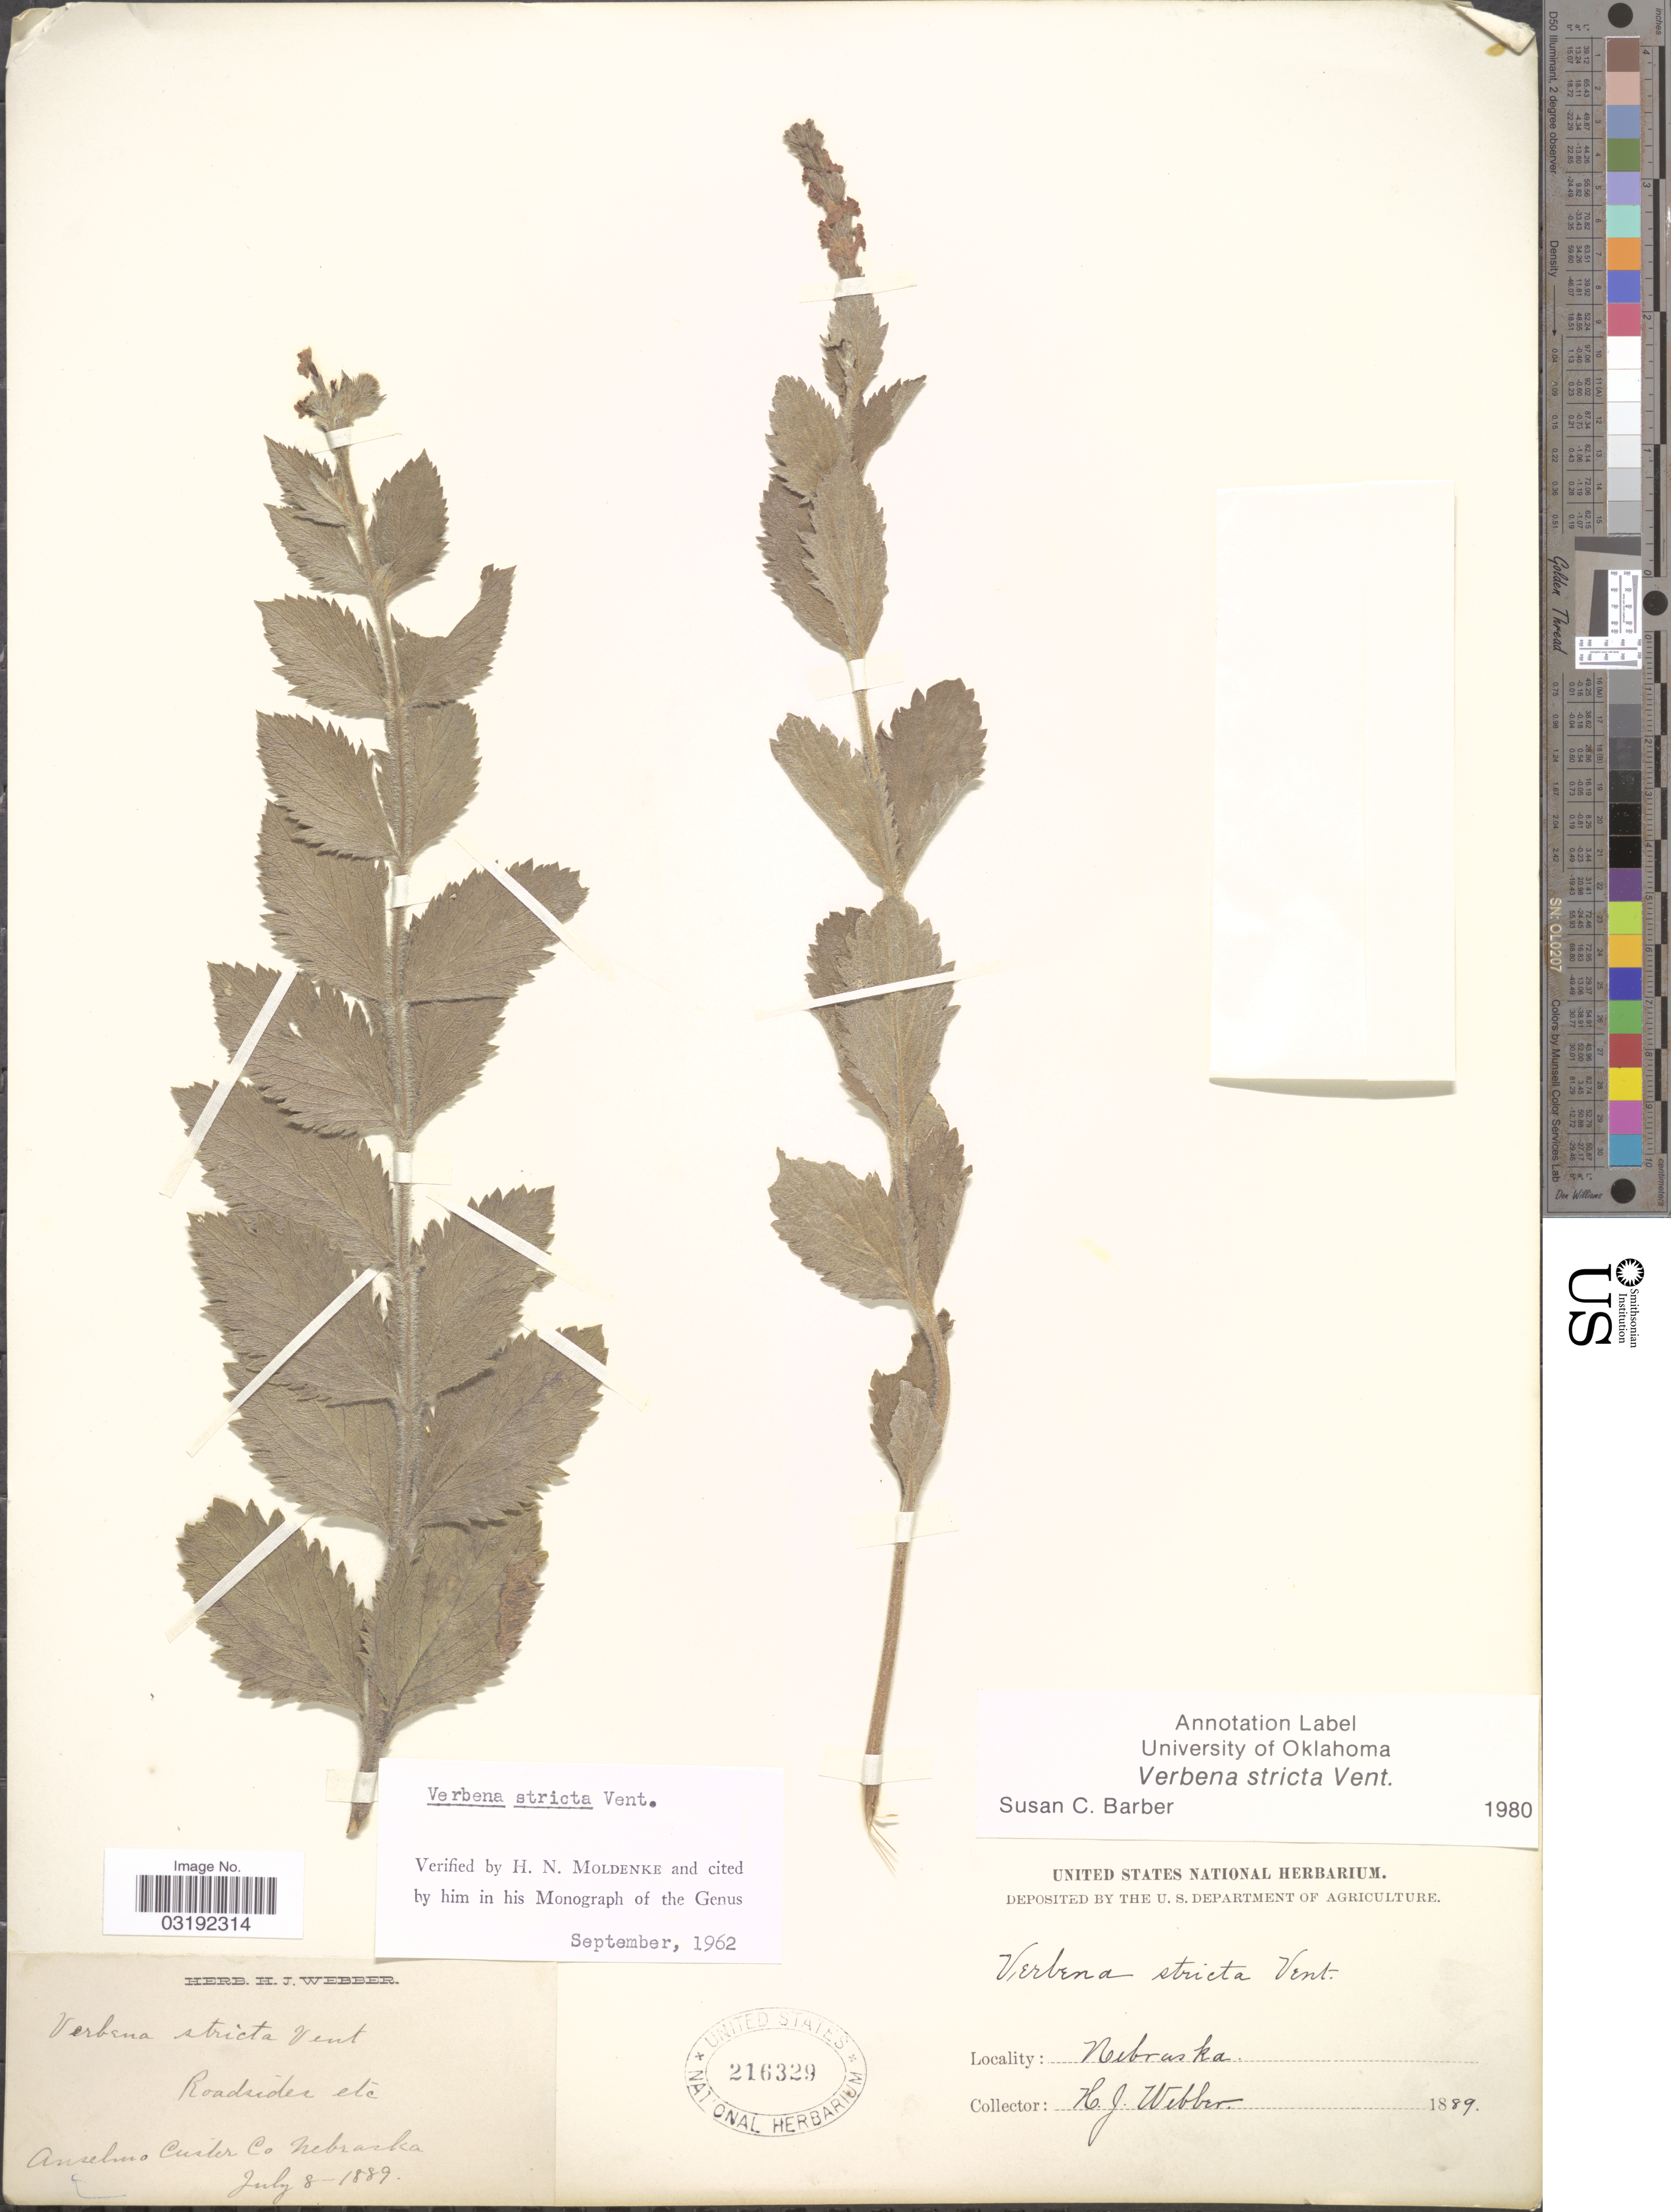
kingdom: Plantae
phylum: Tracheophyta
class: Magnoliopsida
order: Lamiales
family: Verbenaceae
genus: Verbena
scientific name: Verbena stricta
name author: Vent.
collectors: H. Webber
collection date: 1889-07-08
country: United States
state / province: Nebraska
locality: Anselmo Custer Co.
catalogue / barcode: US 216329